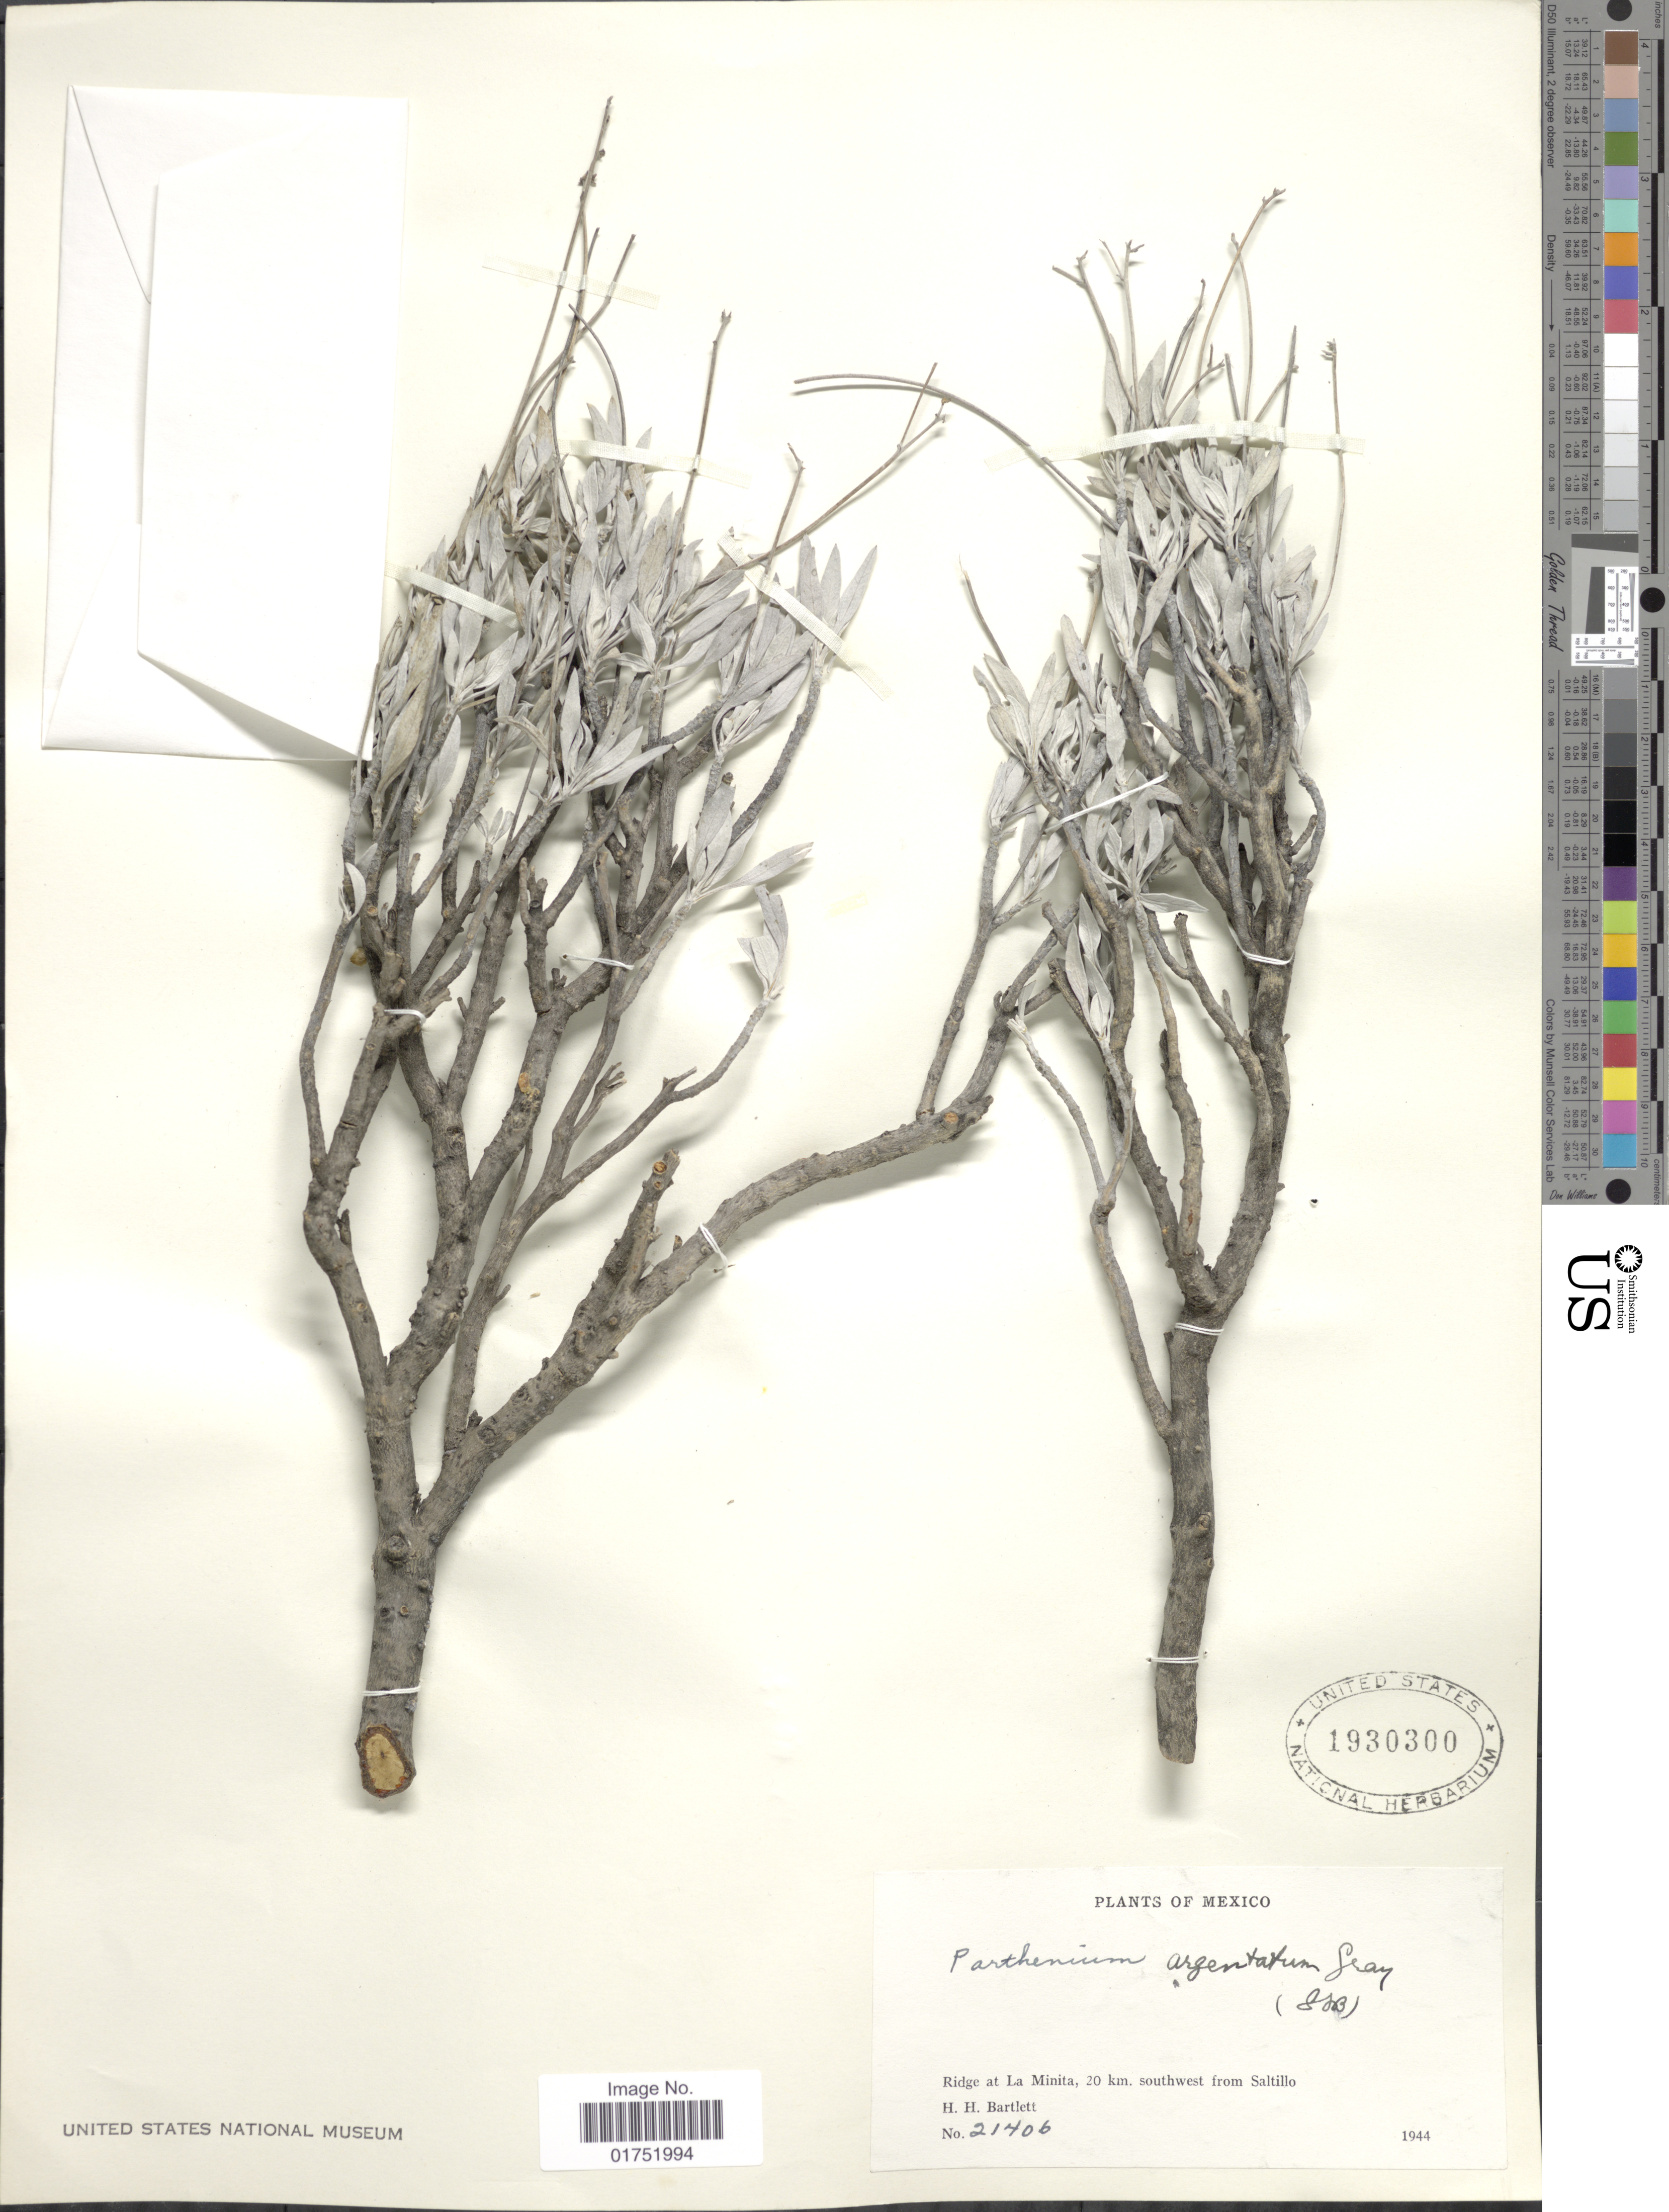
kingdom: Plantae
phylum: Tracheophyta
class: Magnoliopsida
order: Asterales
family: Asteraceae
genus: Parthenium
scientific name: Parthenium argentatum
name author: A. Gray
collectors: H. H. Bartlett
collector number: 21406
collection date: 1944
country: Mexico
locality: Ridge at La Minita, 20 km southwest from Saltillo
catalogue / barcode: US 1930300